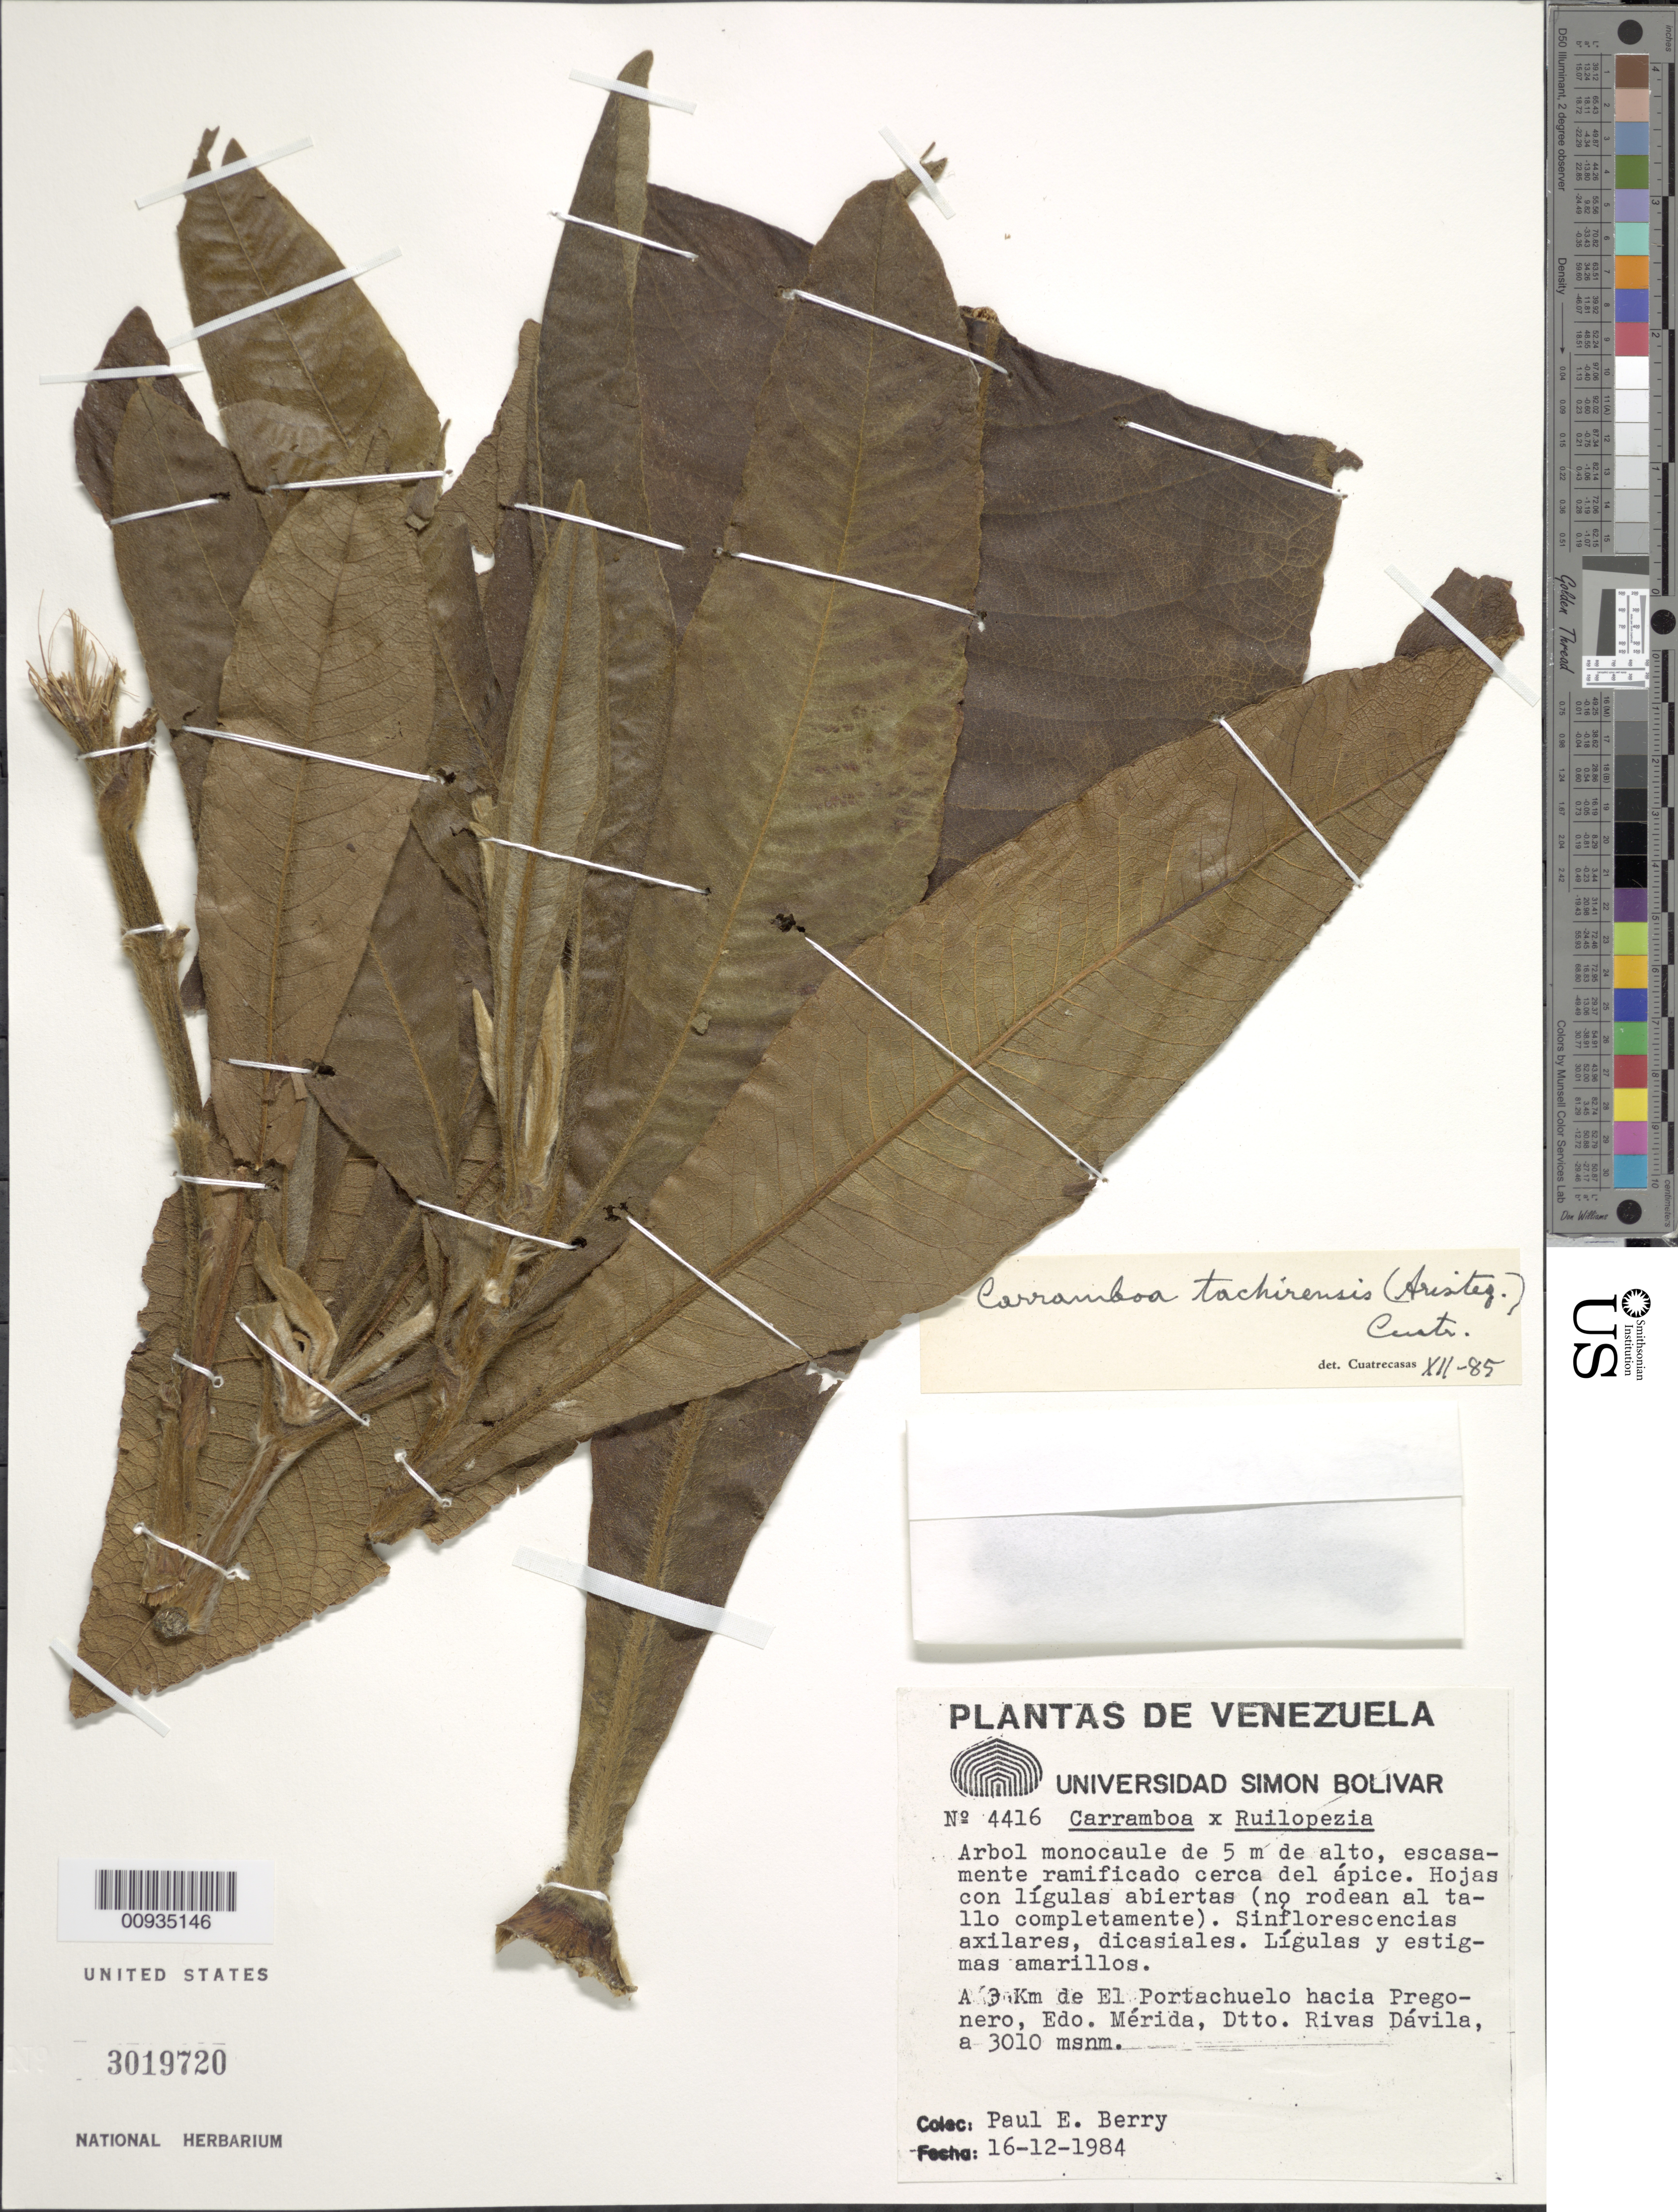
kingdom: Plantae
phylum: Tracheophyta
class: Magnoliopsida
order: Asterales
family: Asteraceae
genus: Carramboa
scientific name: Carramboa tachirensis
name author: (Aristeg.) Cuatrec.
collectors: P. E. Berry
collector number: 4416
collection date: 1984-12-16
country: Venezuela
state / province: Mérida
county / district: Rivas Dávila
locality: A 3 km de El Portachuelo hacia Pregonero.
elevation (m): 3010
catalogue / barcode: US 3019720